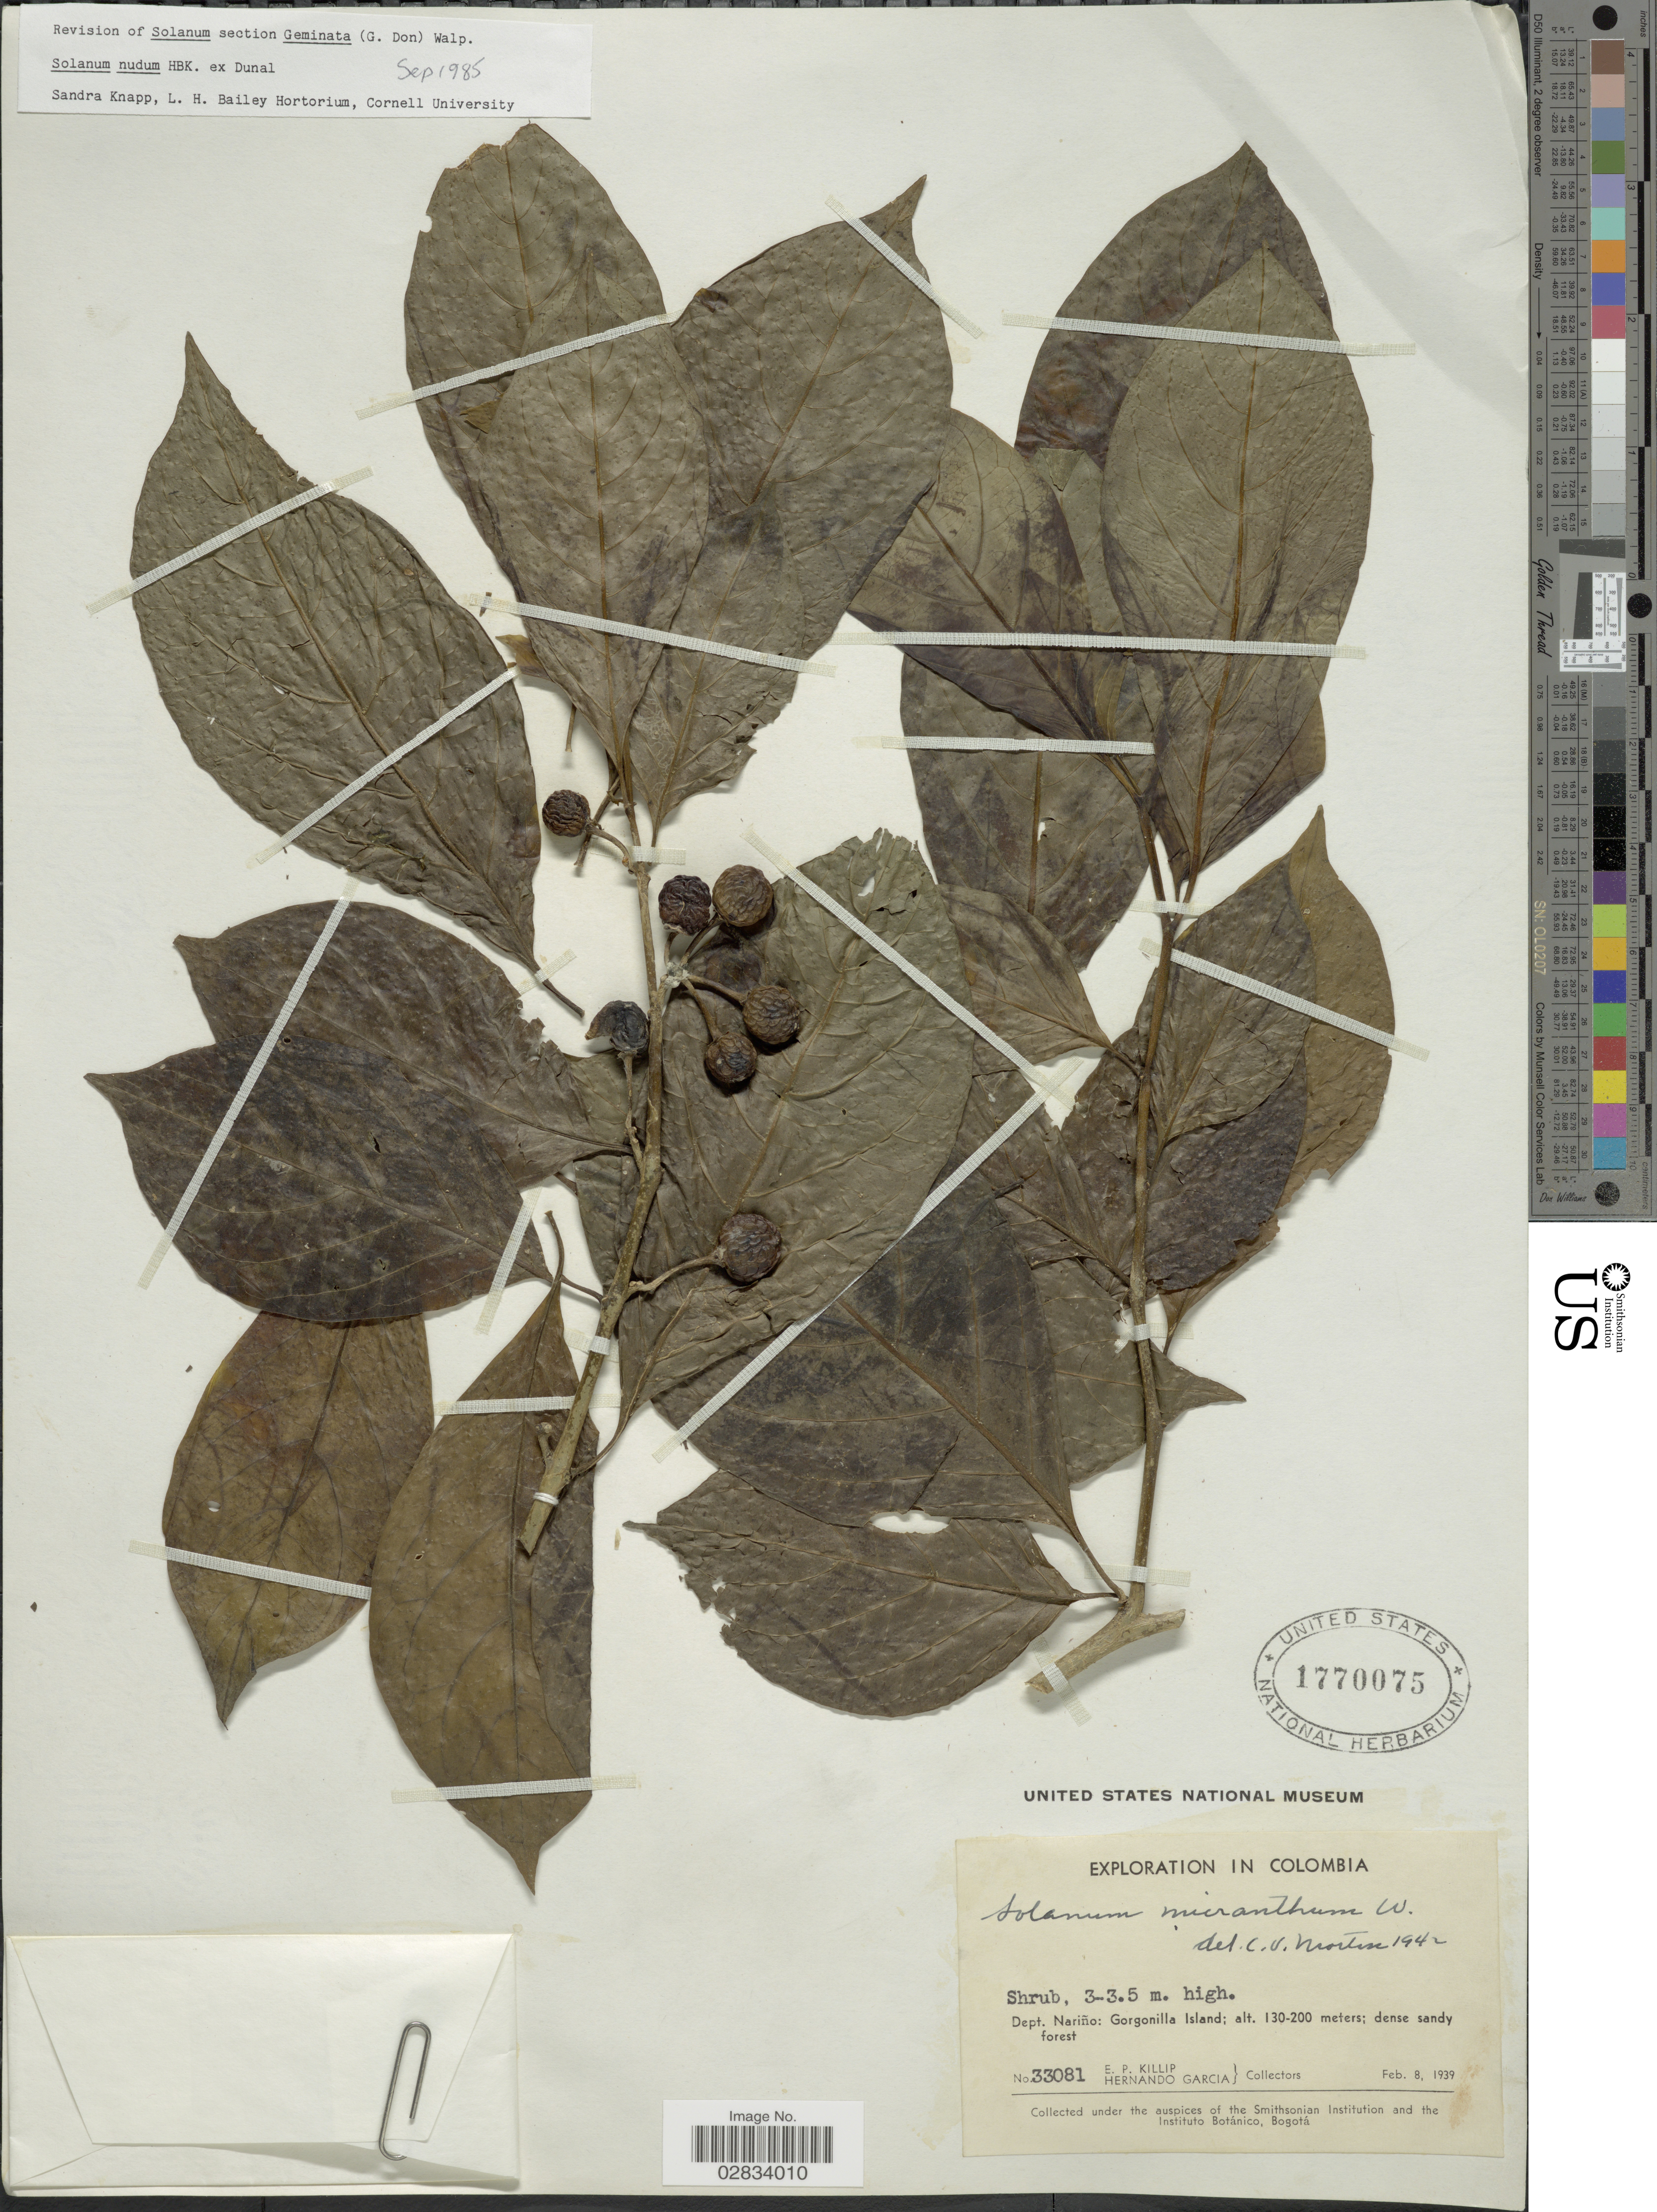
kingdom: Plantae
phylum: Tracheophyta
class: Magnoliopsida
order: Solanales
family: Solanaceae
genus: Solanum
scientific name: Solanum nudum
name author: Dunal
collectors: E. P. Killip & H. Garcia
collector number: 33081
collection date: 1939-02-08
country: Colombia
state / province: Nariño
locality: Dept. Nariño: Gorgonilla Island.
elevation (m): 130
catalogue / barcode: US 1770075